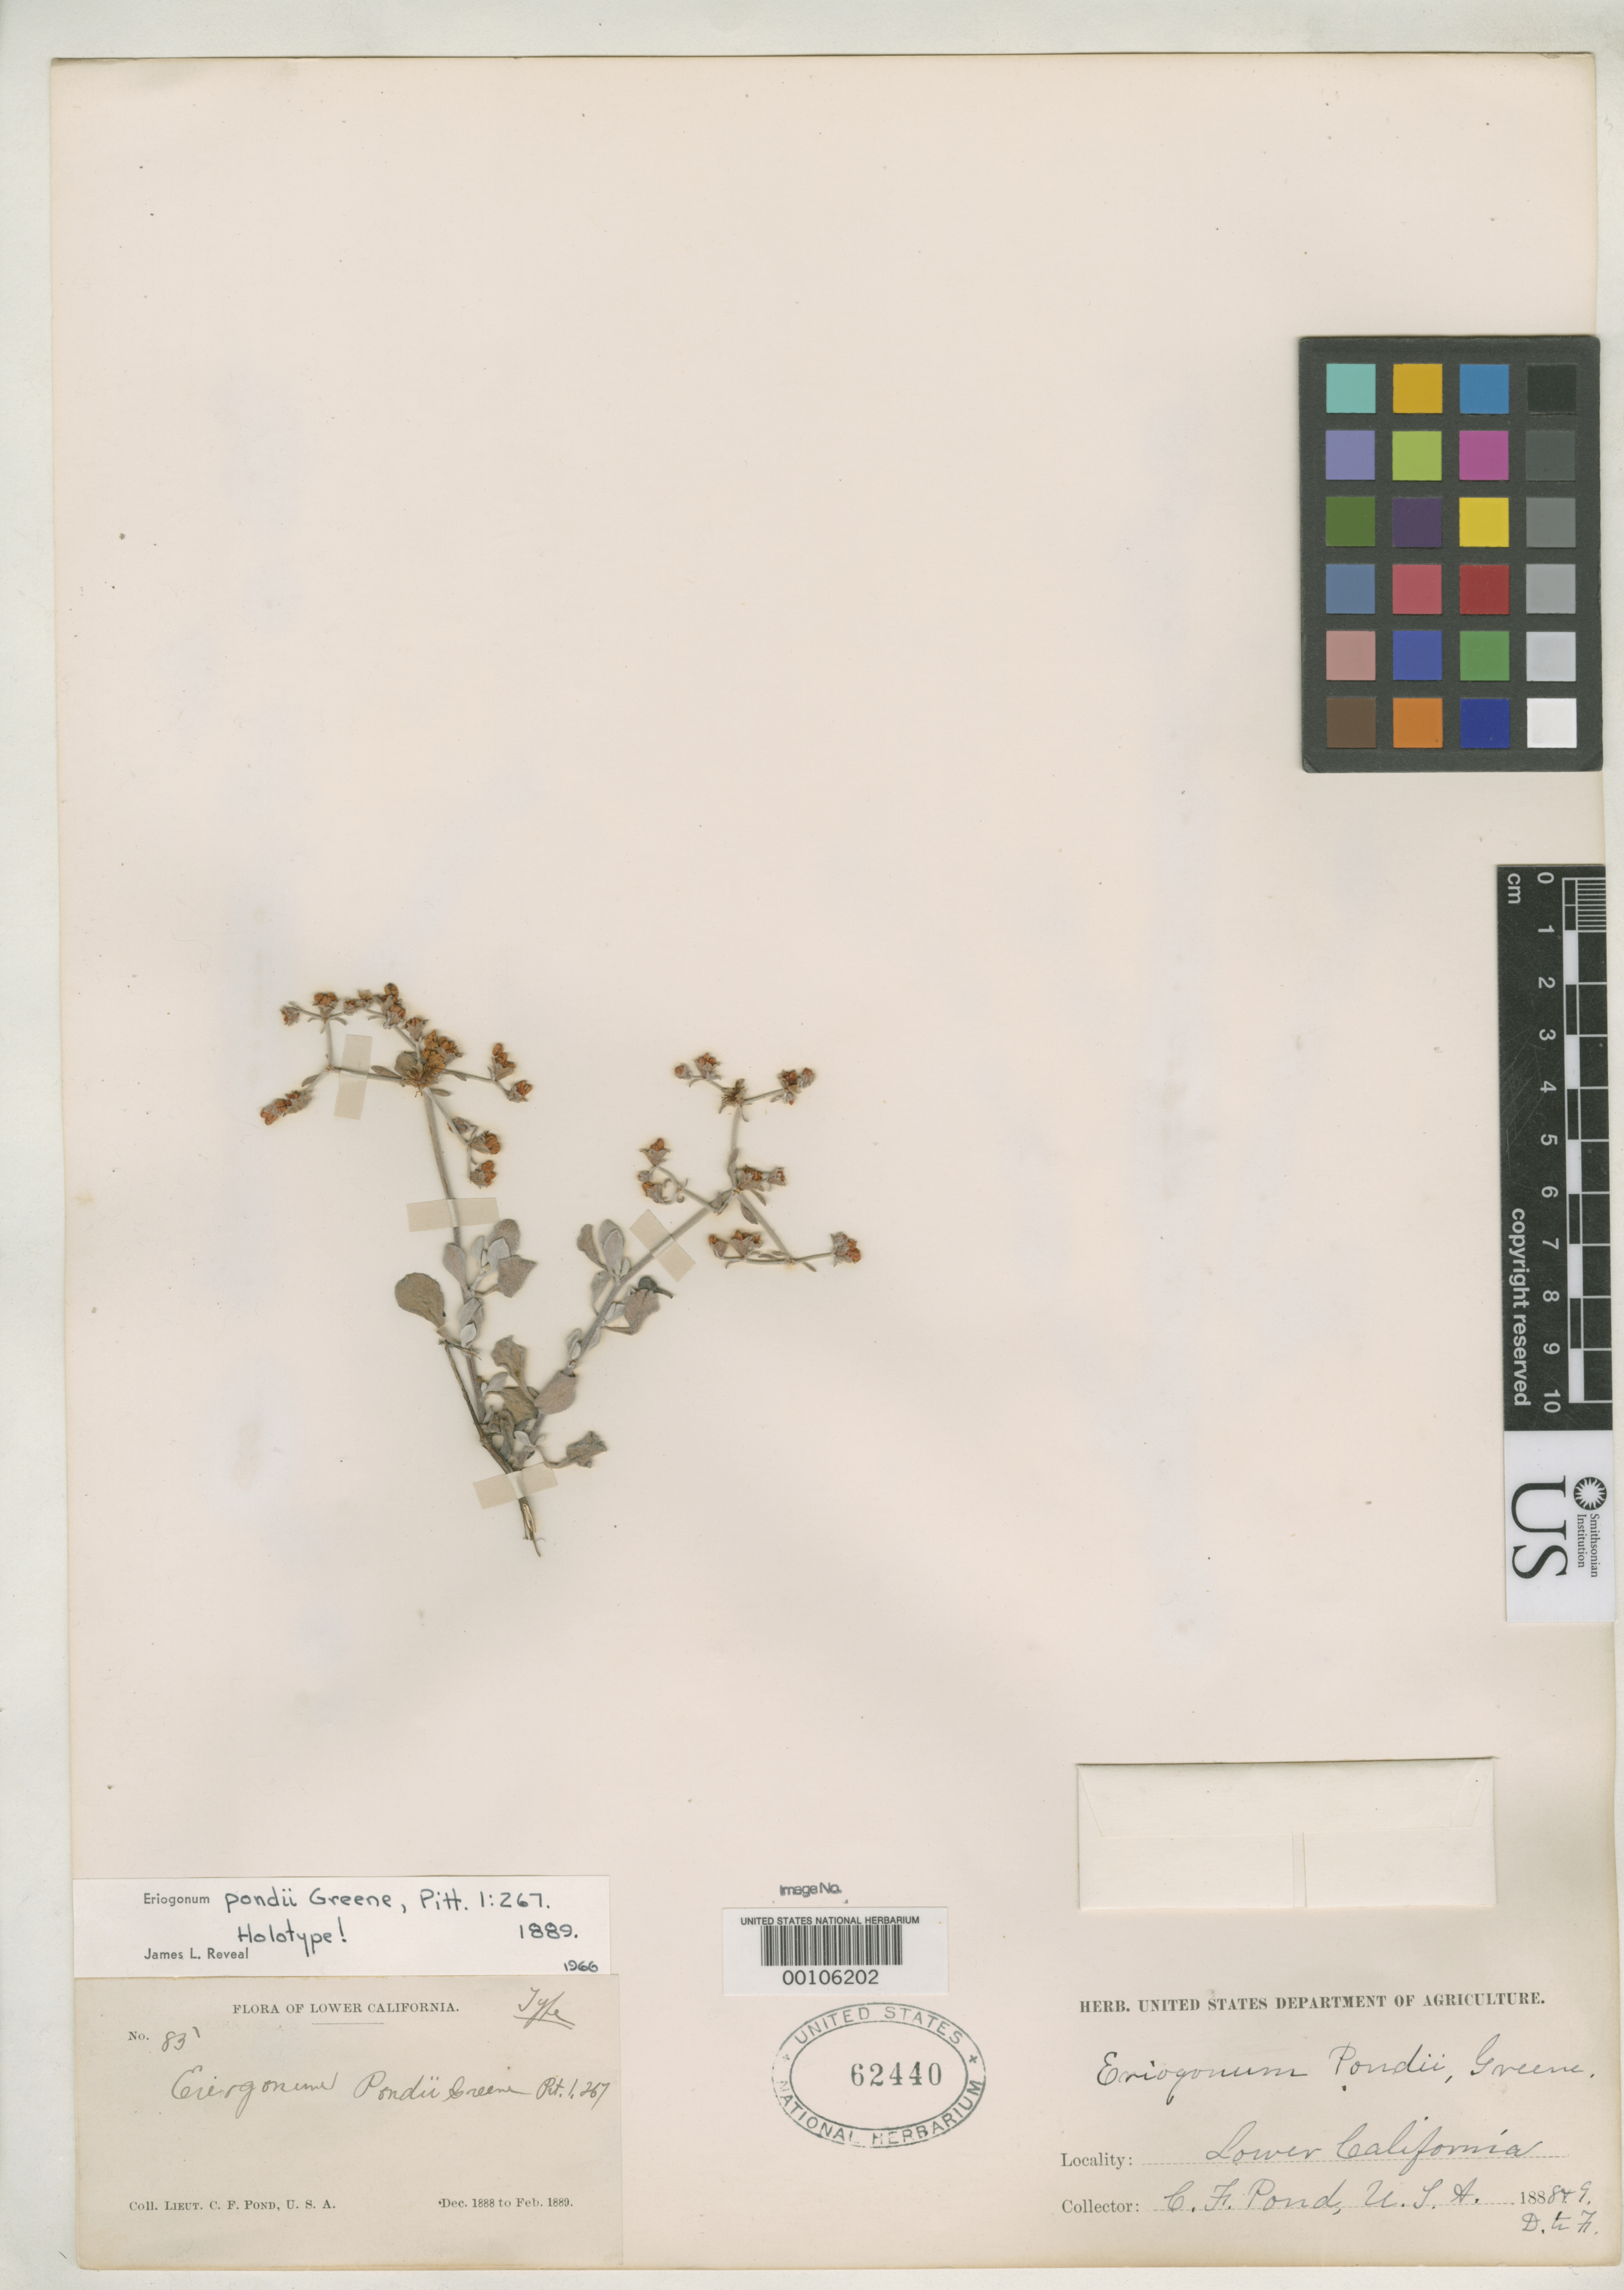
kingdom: Plantae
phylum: Tracheophyta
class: Magnoliopsida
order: Caryophyllales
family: Polygonaceae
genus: Eriogonum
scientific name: Eriogonum pondii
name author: Greene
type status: Holotype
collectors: C. Pond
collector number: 83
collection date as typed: Dec 1888 to -- Feb 1889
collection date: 1888-12/1889-02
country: Mexico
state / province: Baja California Norte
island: Cedros Island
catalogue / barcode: US 62440